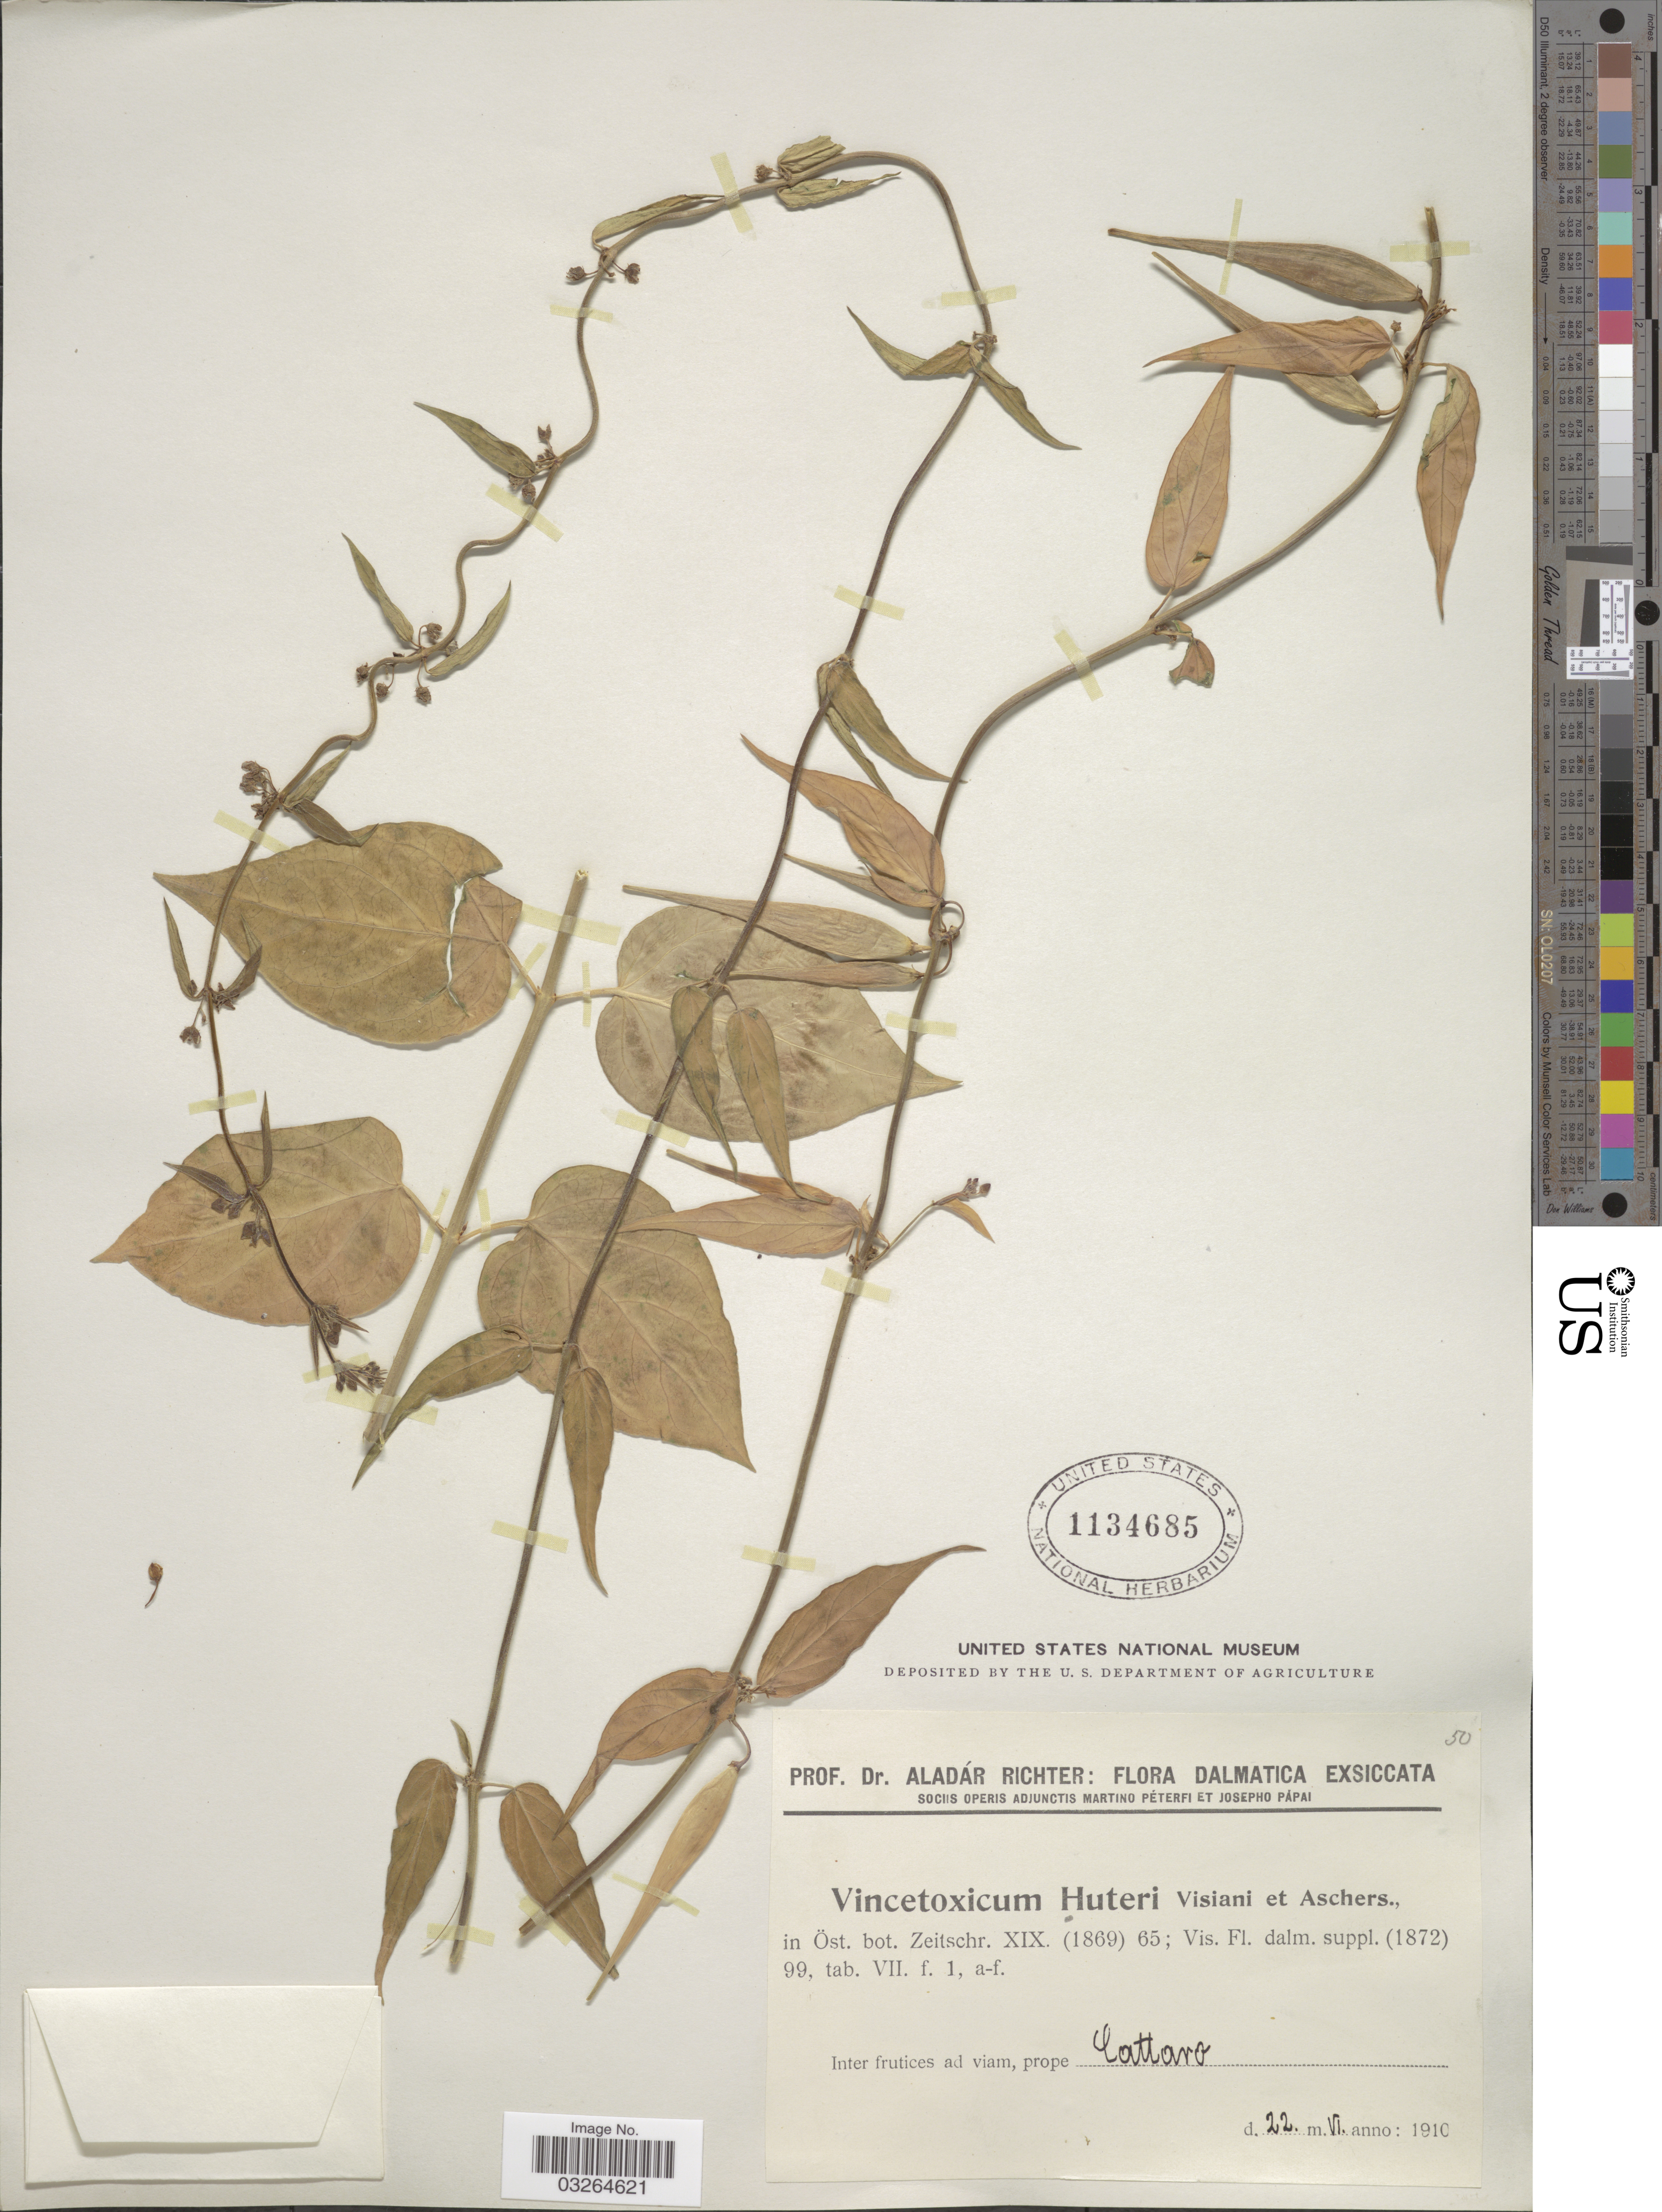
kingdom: Plantae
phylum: Tracheophyta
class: Magnoliopsida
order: Gentianales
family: Apocynaceae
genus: Cynanchum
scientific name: Cynanchum huteri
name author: K. Schum.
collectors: A. Richter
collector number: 50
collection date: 1910-06-22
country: Croatia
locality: Dalmatica. Inter frutices ad viam, prope Cattaro.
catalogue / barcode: US 1134685